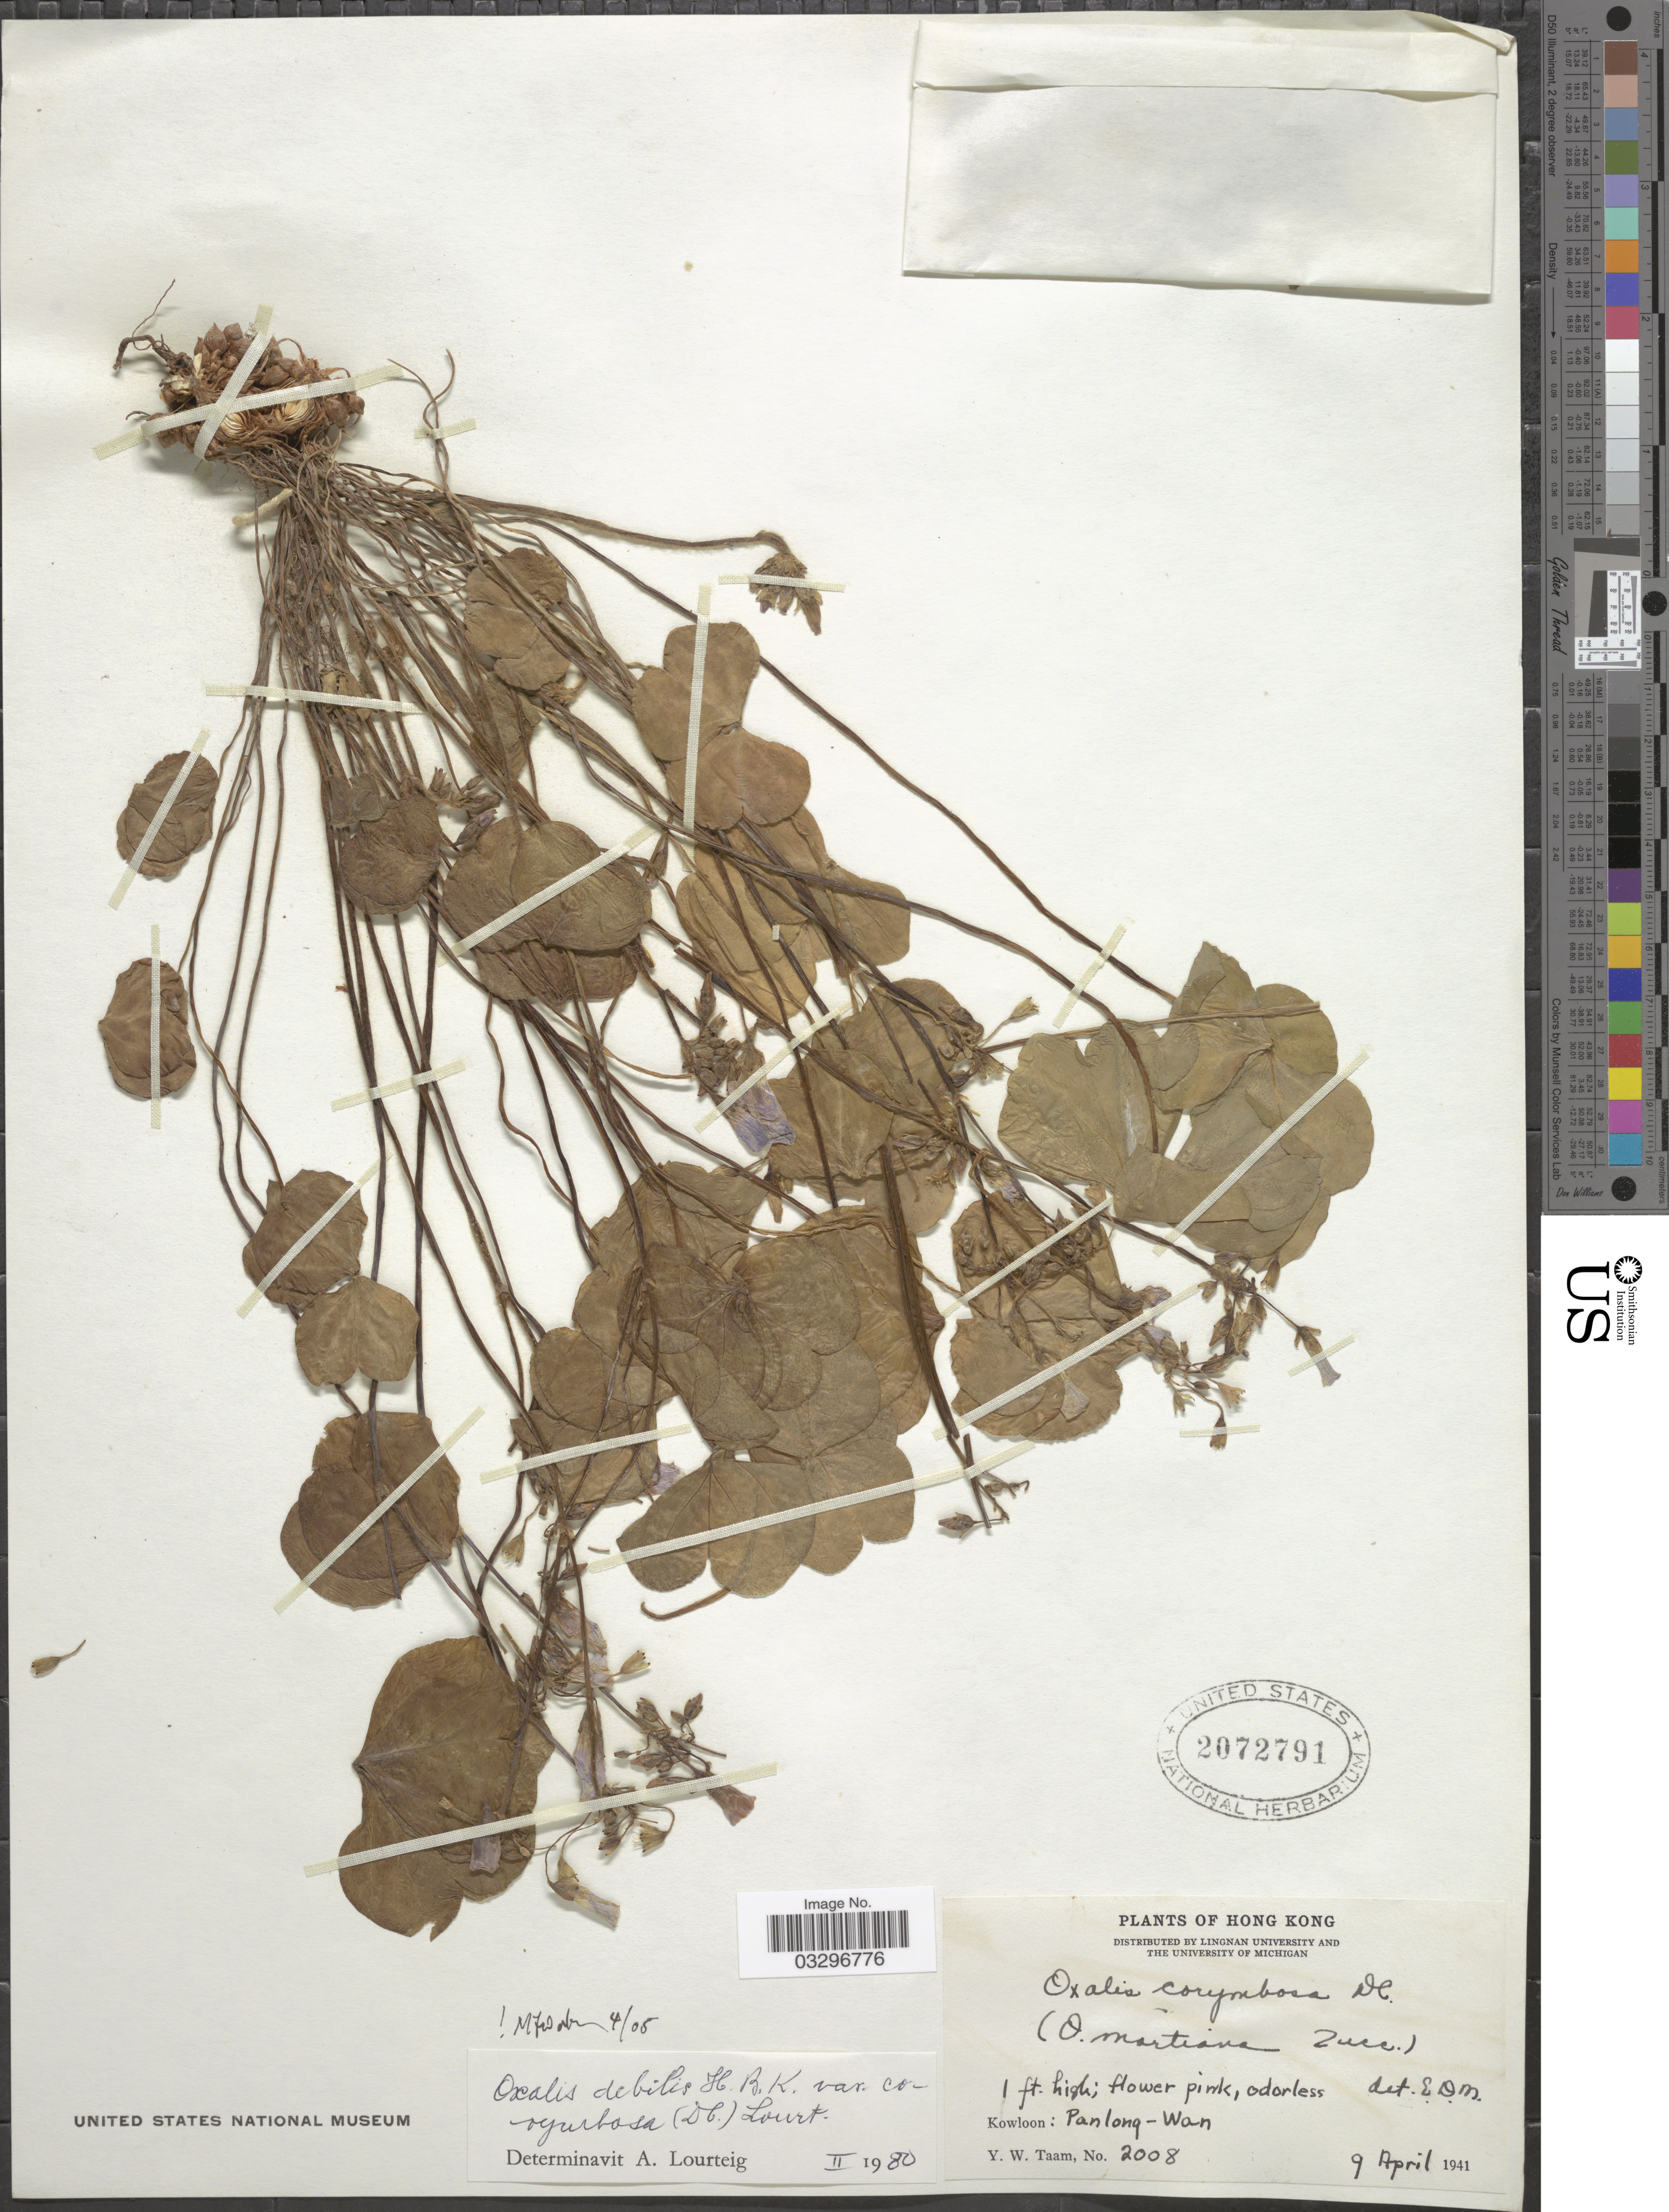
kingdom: Plantae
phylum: Tracheophyta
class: Magnoliopsida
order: Oxalidales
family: Oxalidaceae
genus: Oxalis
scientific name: Oxalis debilis var. corymbosa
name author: (DC.) Lourteig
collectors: Y. W. Taam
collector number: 2008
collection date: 1941-04-09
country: China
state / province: Hong Kong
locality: Kowloon: Panlong - Wan.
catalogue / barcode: US 2072791